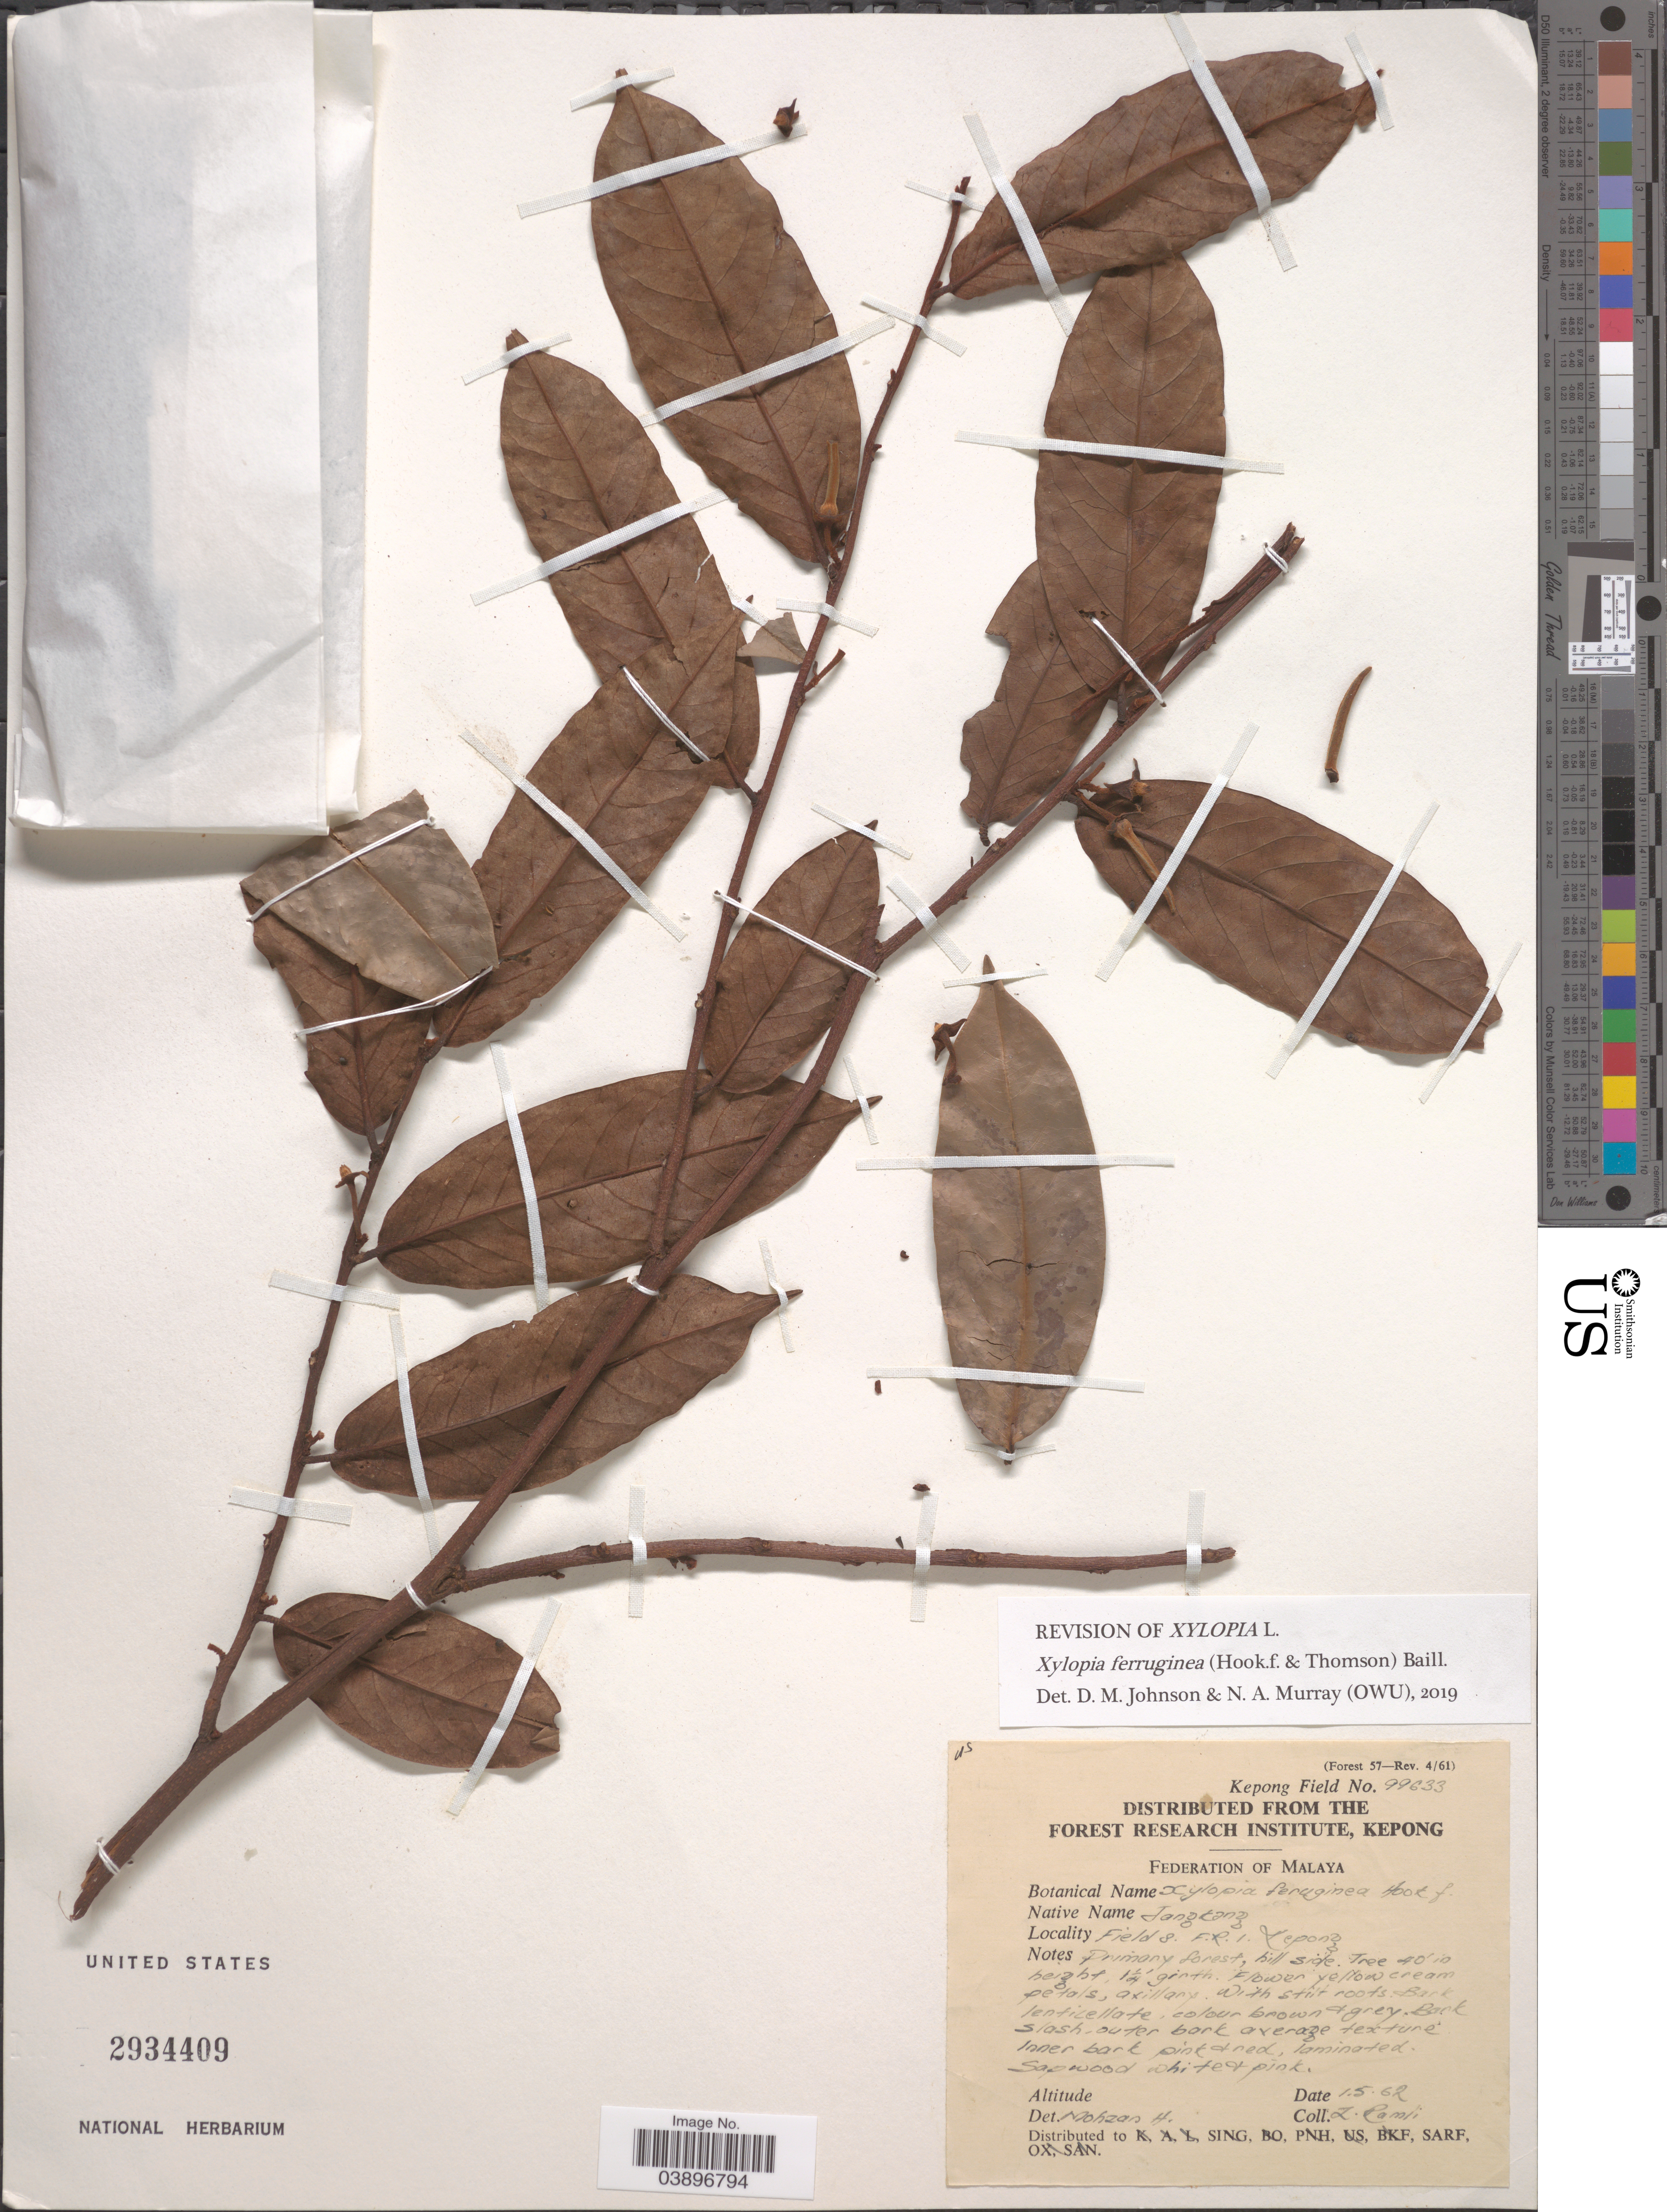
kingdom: Plantae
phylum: Tracheophyta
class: Magnoliopsida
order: Magnoliales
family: Annonaceae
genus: Xylopia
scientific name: Xylopia ferruginea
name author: (Hook. f. & Thomson) Baill.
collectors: Z. Ramli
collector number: Kepong Field 99633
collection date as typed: Transcribed d/m/y: 1/5/62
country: Malaysia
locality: Federation of Malaya. Field 8. F.R. 1. Kepong.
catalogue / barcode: US 2934409